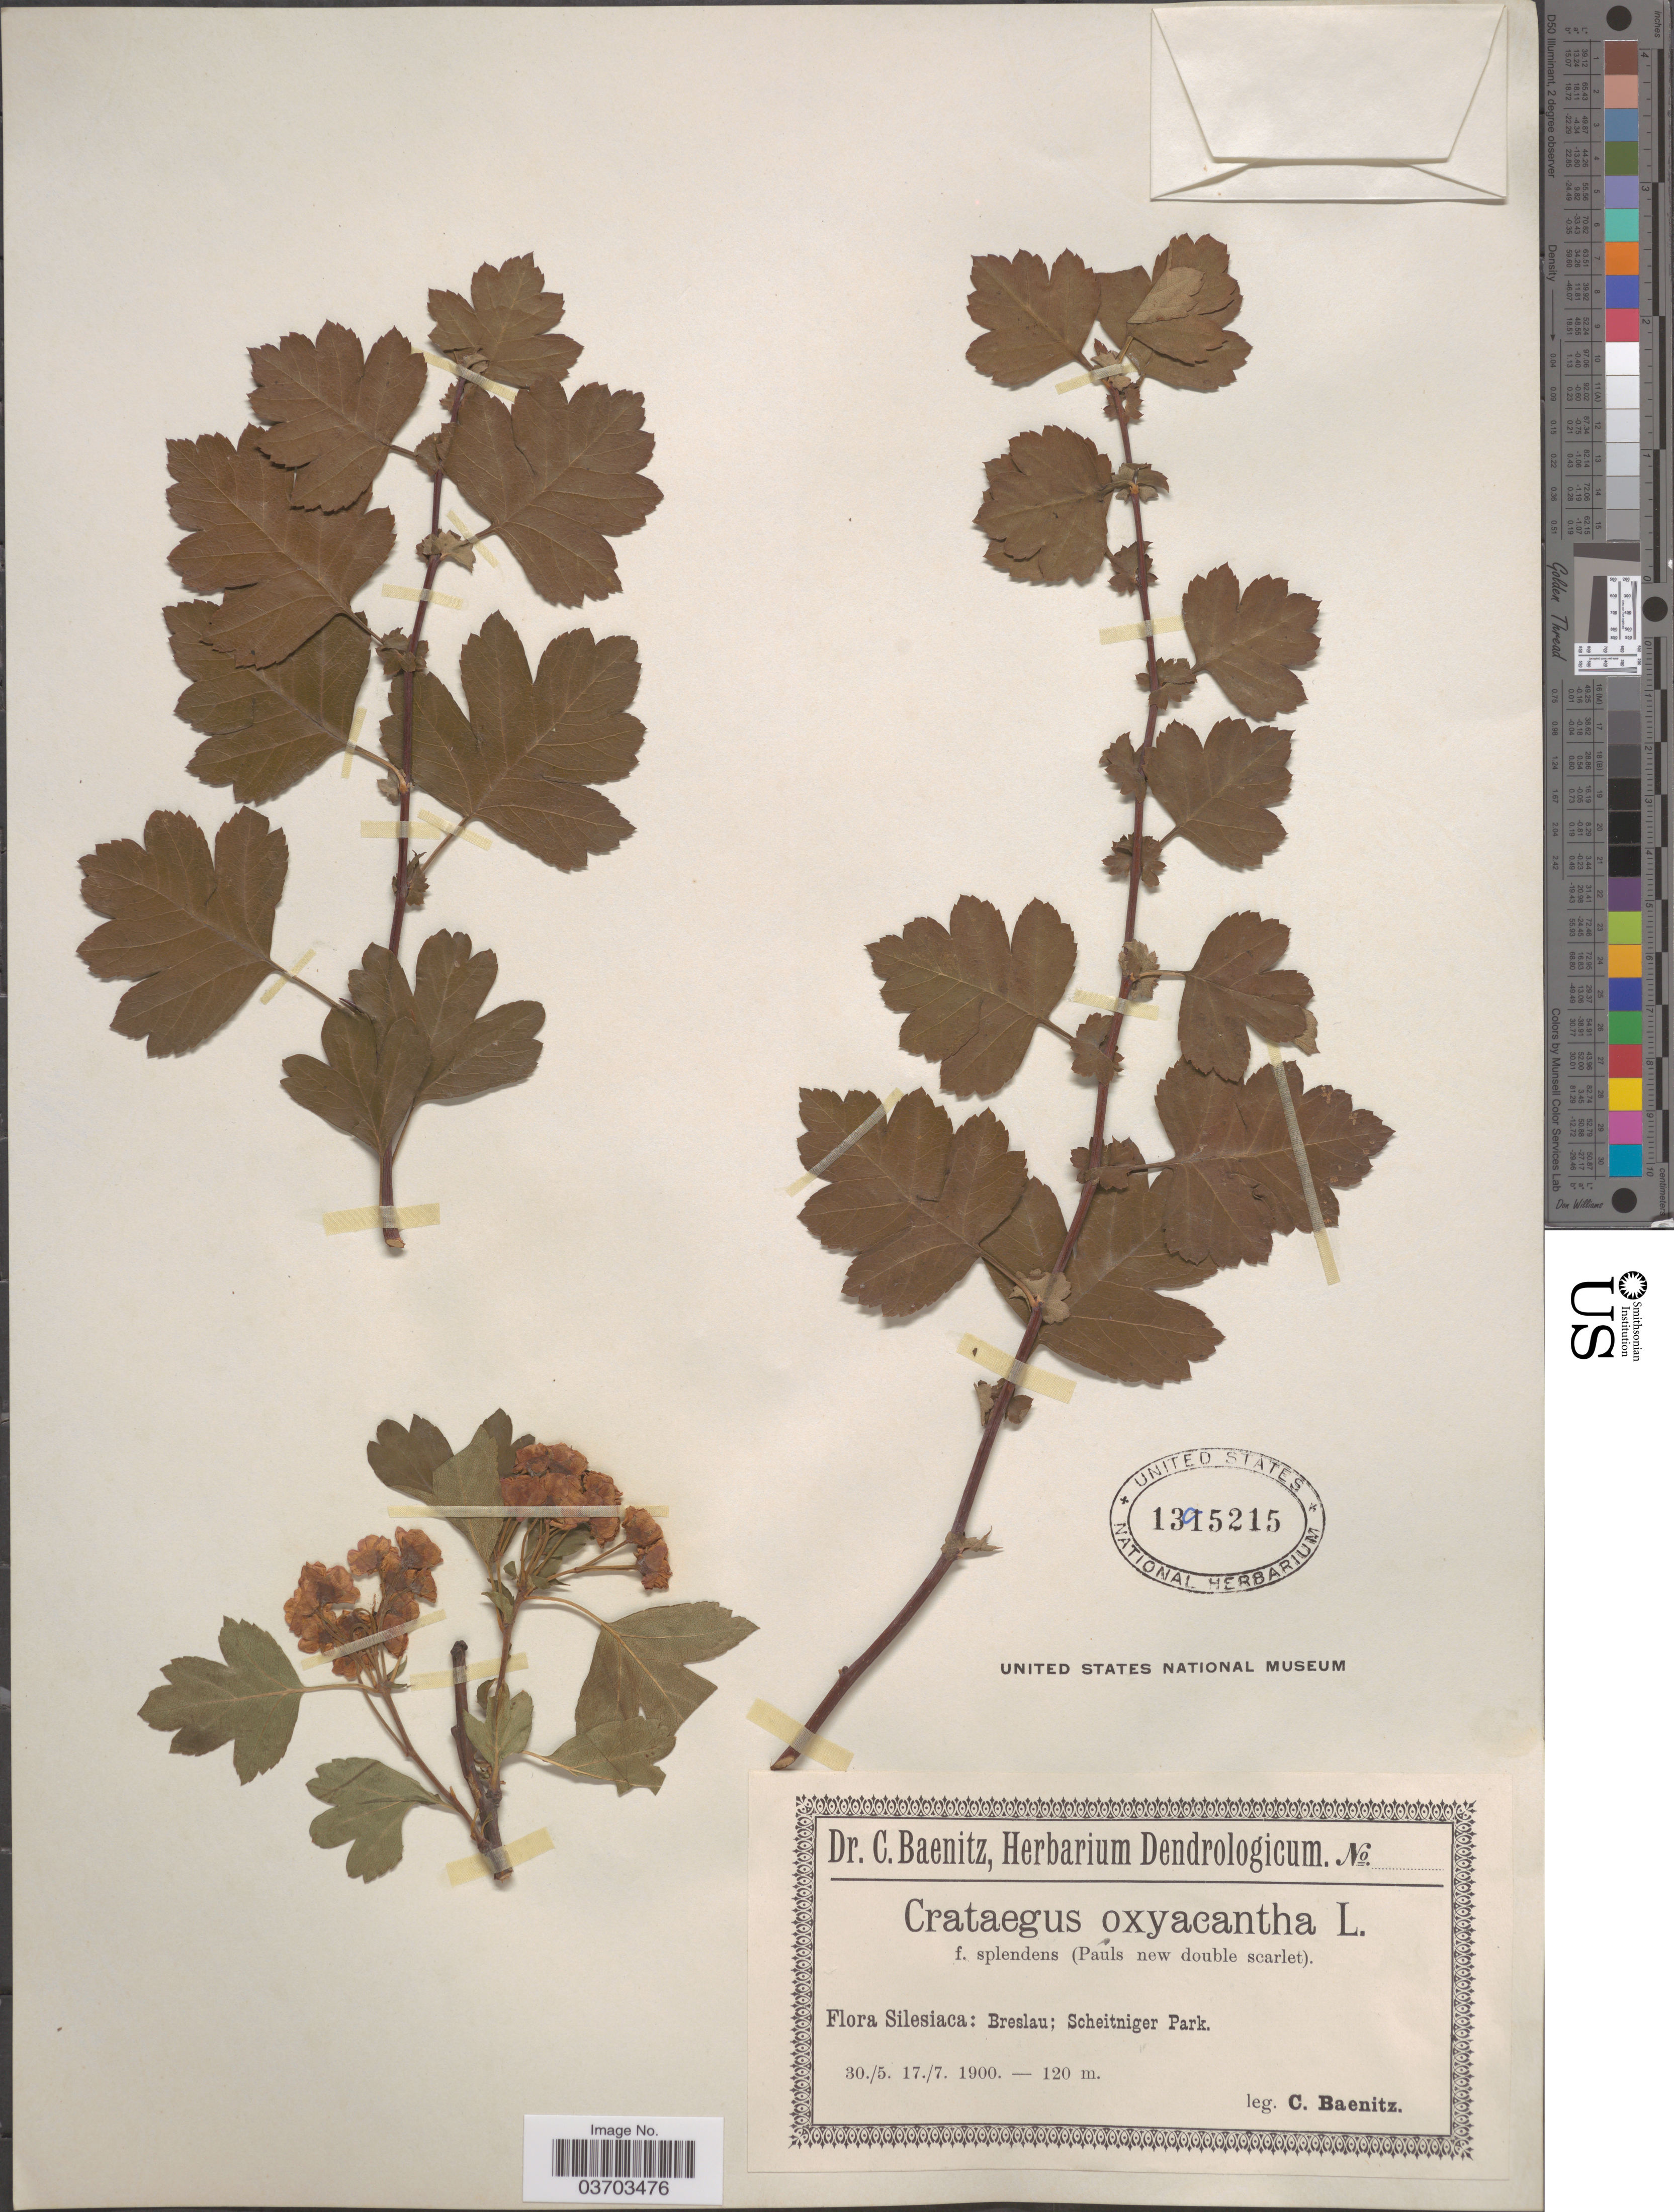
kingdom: Plantae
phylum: Tracheophyta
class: Magnoliopsida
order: Rosales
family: Rosaceae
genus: Crataegus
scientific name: Crataegus rhipidophylla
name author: Gand.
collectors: C. G. Baenitz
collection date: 1900-05-30/1900-07-17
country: Poland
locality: Silesiaca: Breslau; Scheitniger Park.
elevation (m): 120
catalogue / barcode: US 1395215